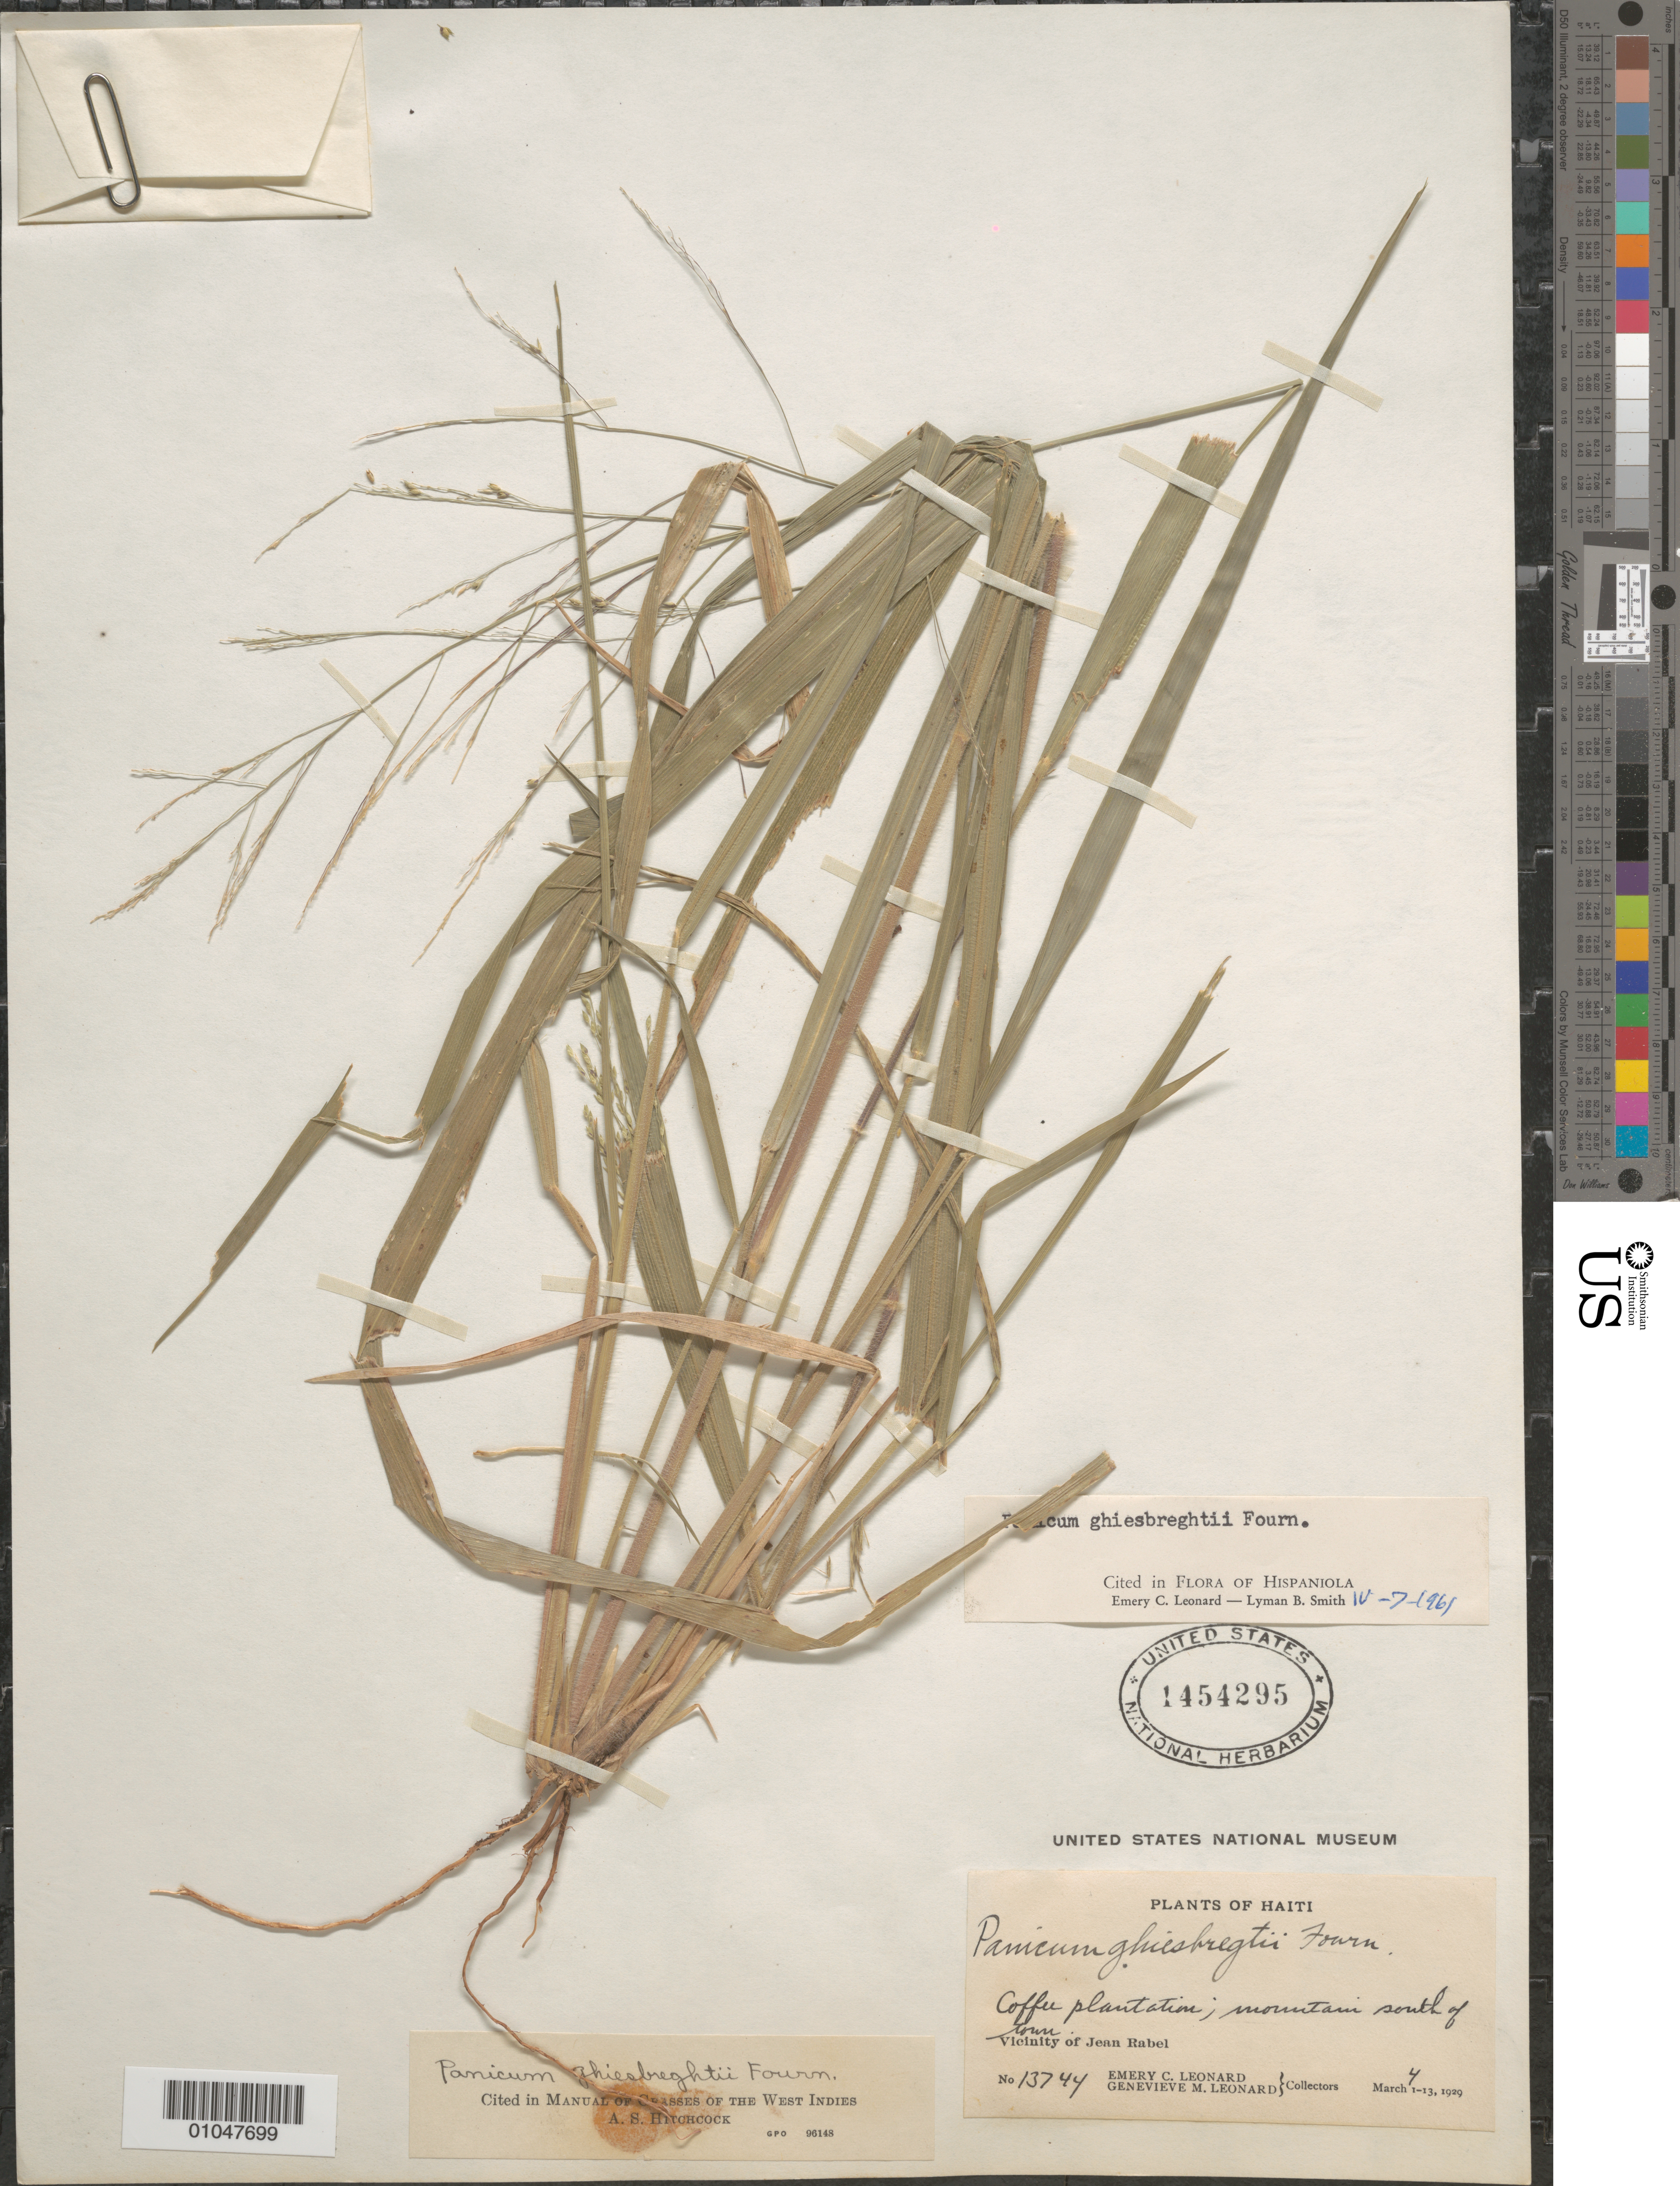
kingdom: Plantae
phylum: Tracheophyta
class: Liliopsida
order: Poales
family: Poaceae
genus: Panicum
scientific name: Panicum ghiesbreghtii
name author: E. Fourn.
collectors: E. C. Leonard & G. M. Leonard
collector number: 13744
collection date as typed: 04 Mar 1929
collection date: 1929-03-04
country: Haiti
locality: Vic of Jean Rabel, mtn S of town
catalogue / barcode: US 1454295